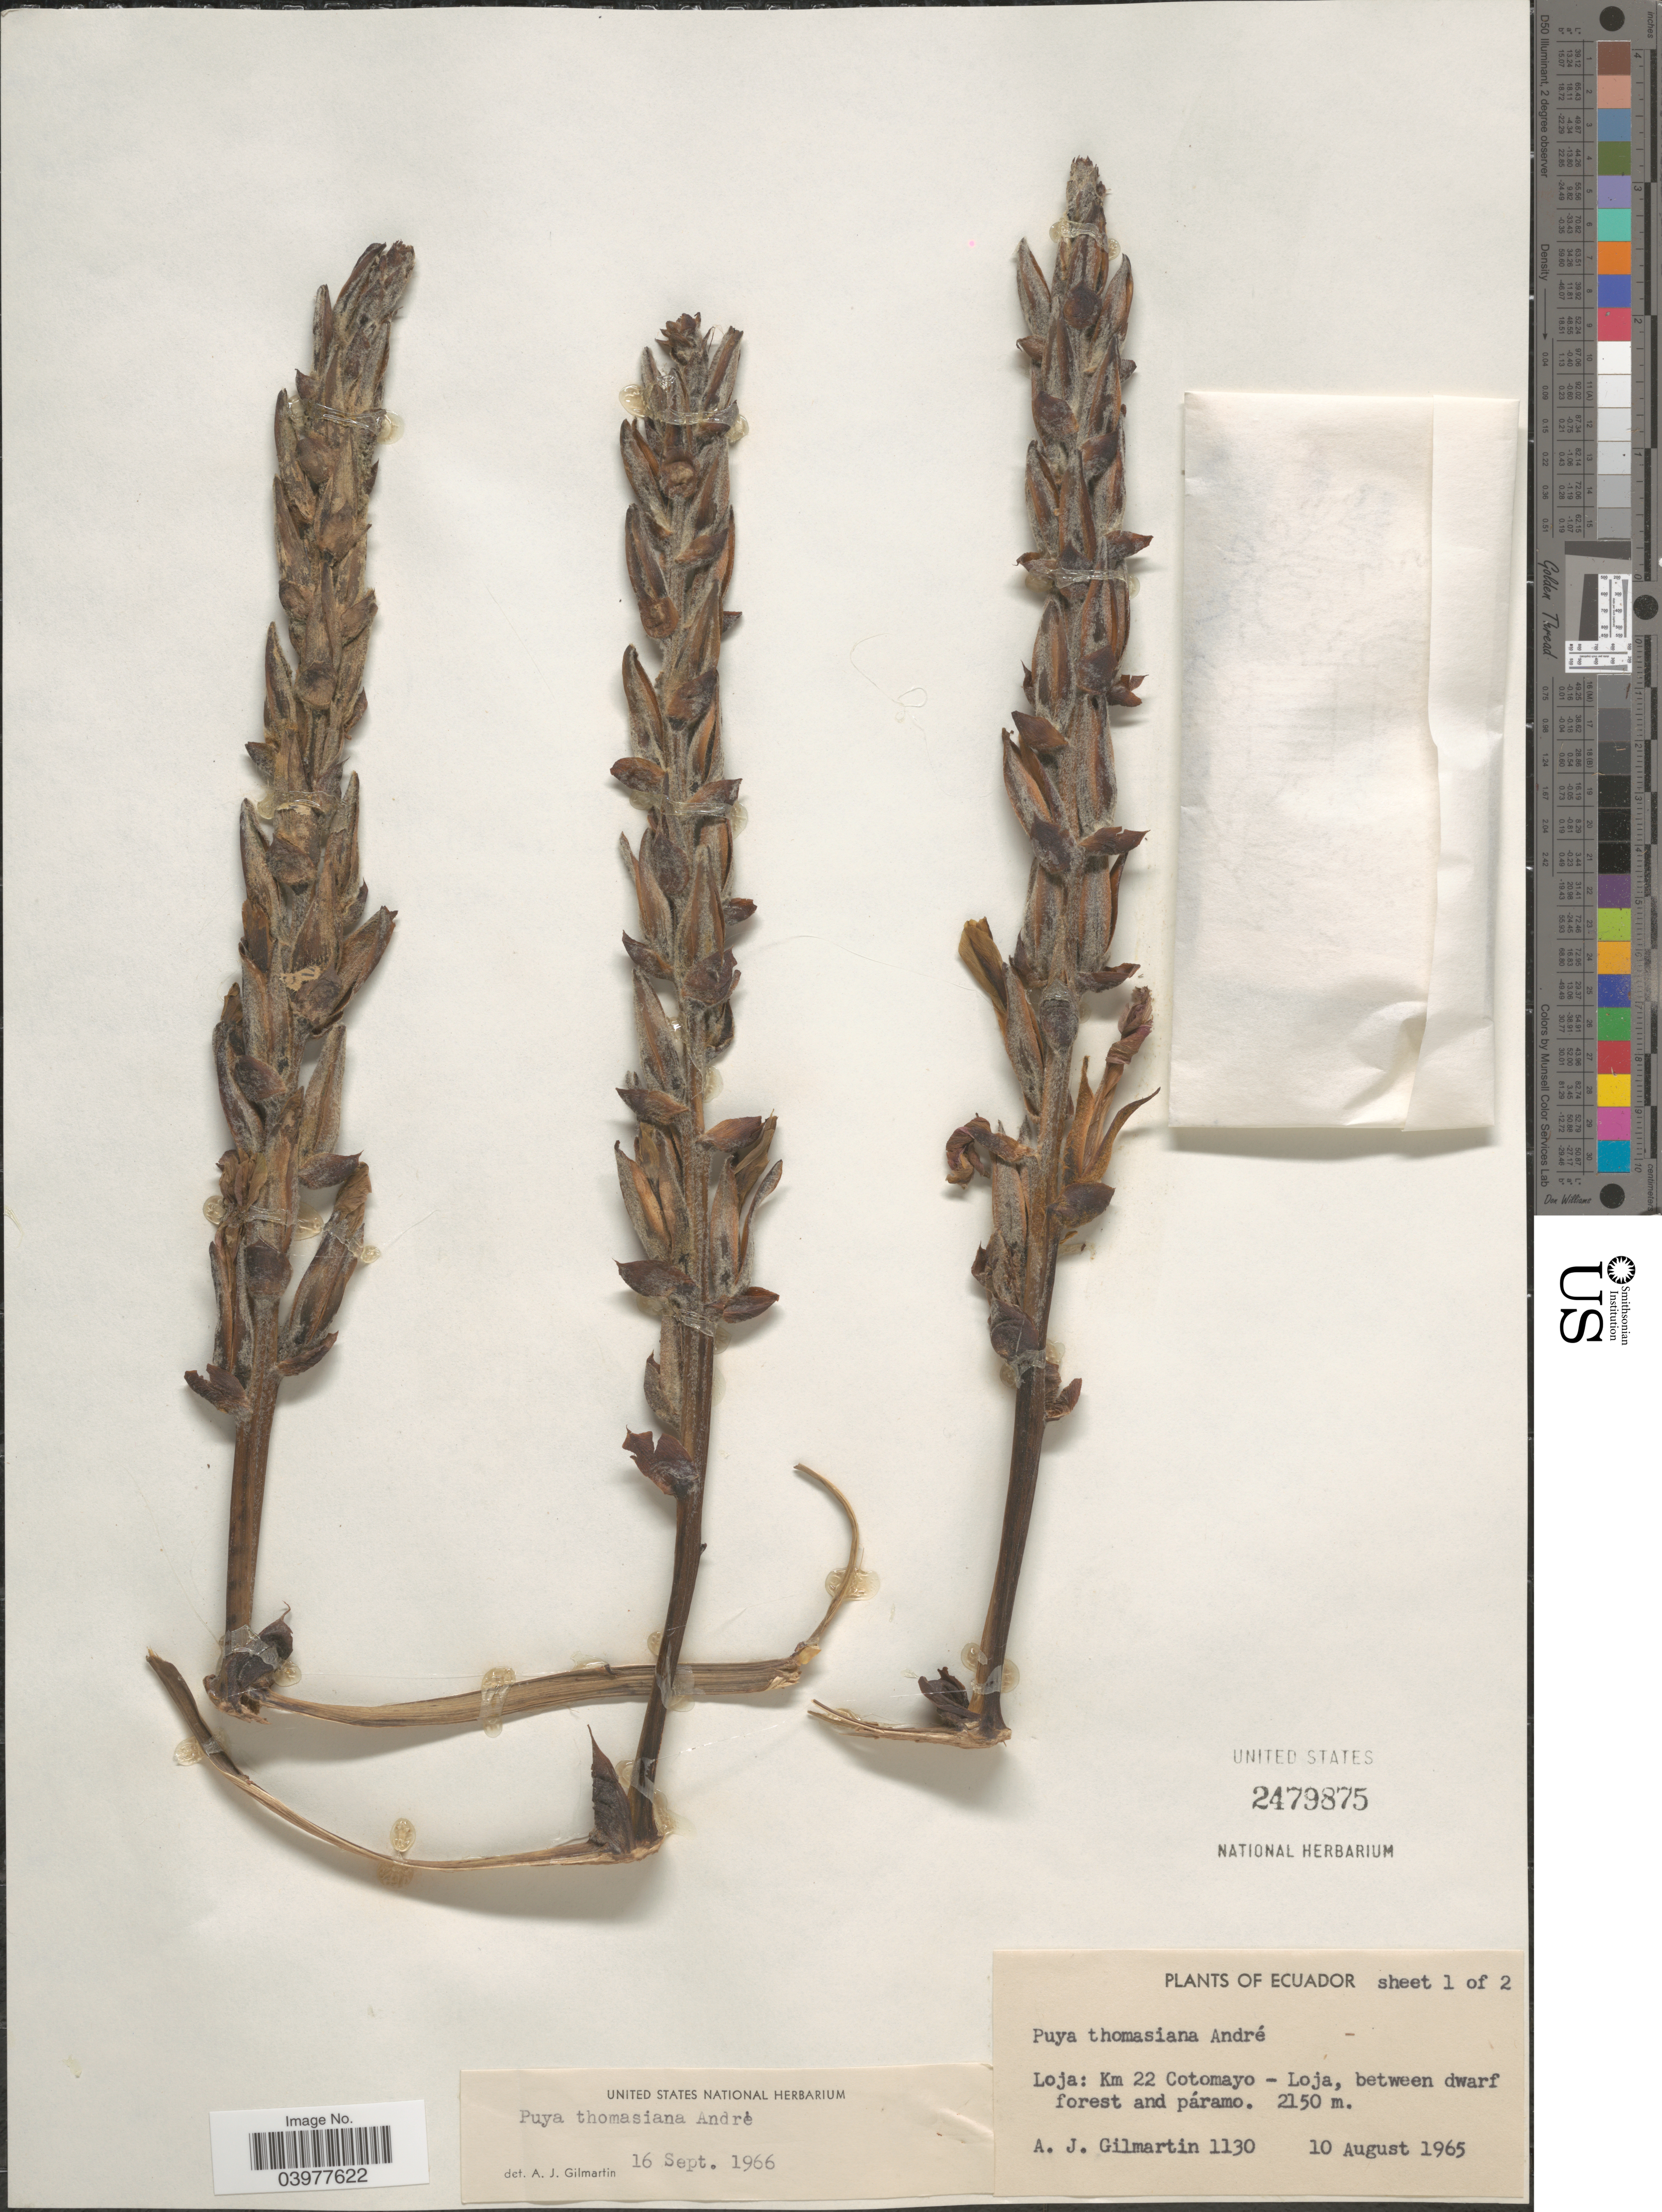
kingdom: Plantae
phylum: Tracheophyta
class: Liliopsida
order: Poales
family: Bromeliaceae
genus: Puya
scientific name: Puya thomasiana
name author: André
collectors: A. J. Gilmartin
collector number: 1130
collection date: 1965-08-10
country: Ecuador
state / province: Loja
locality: Km 22 Cotomayo- Loja, between dwarf forest and páramo.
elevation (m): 2150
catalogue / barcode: US 2479875